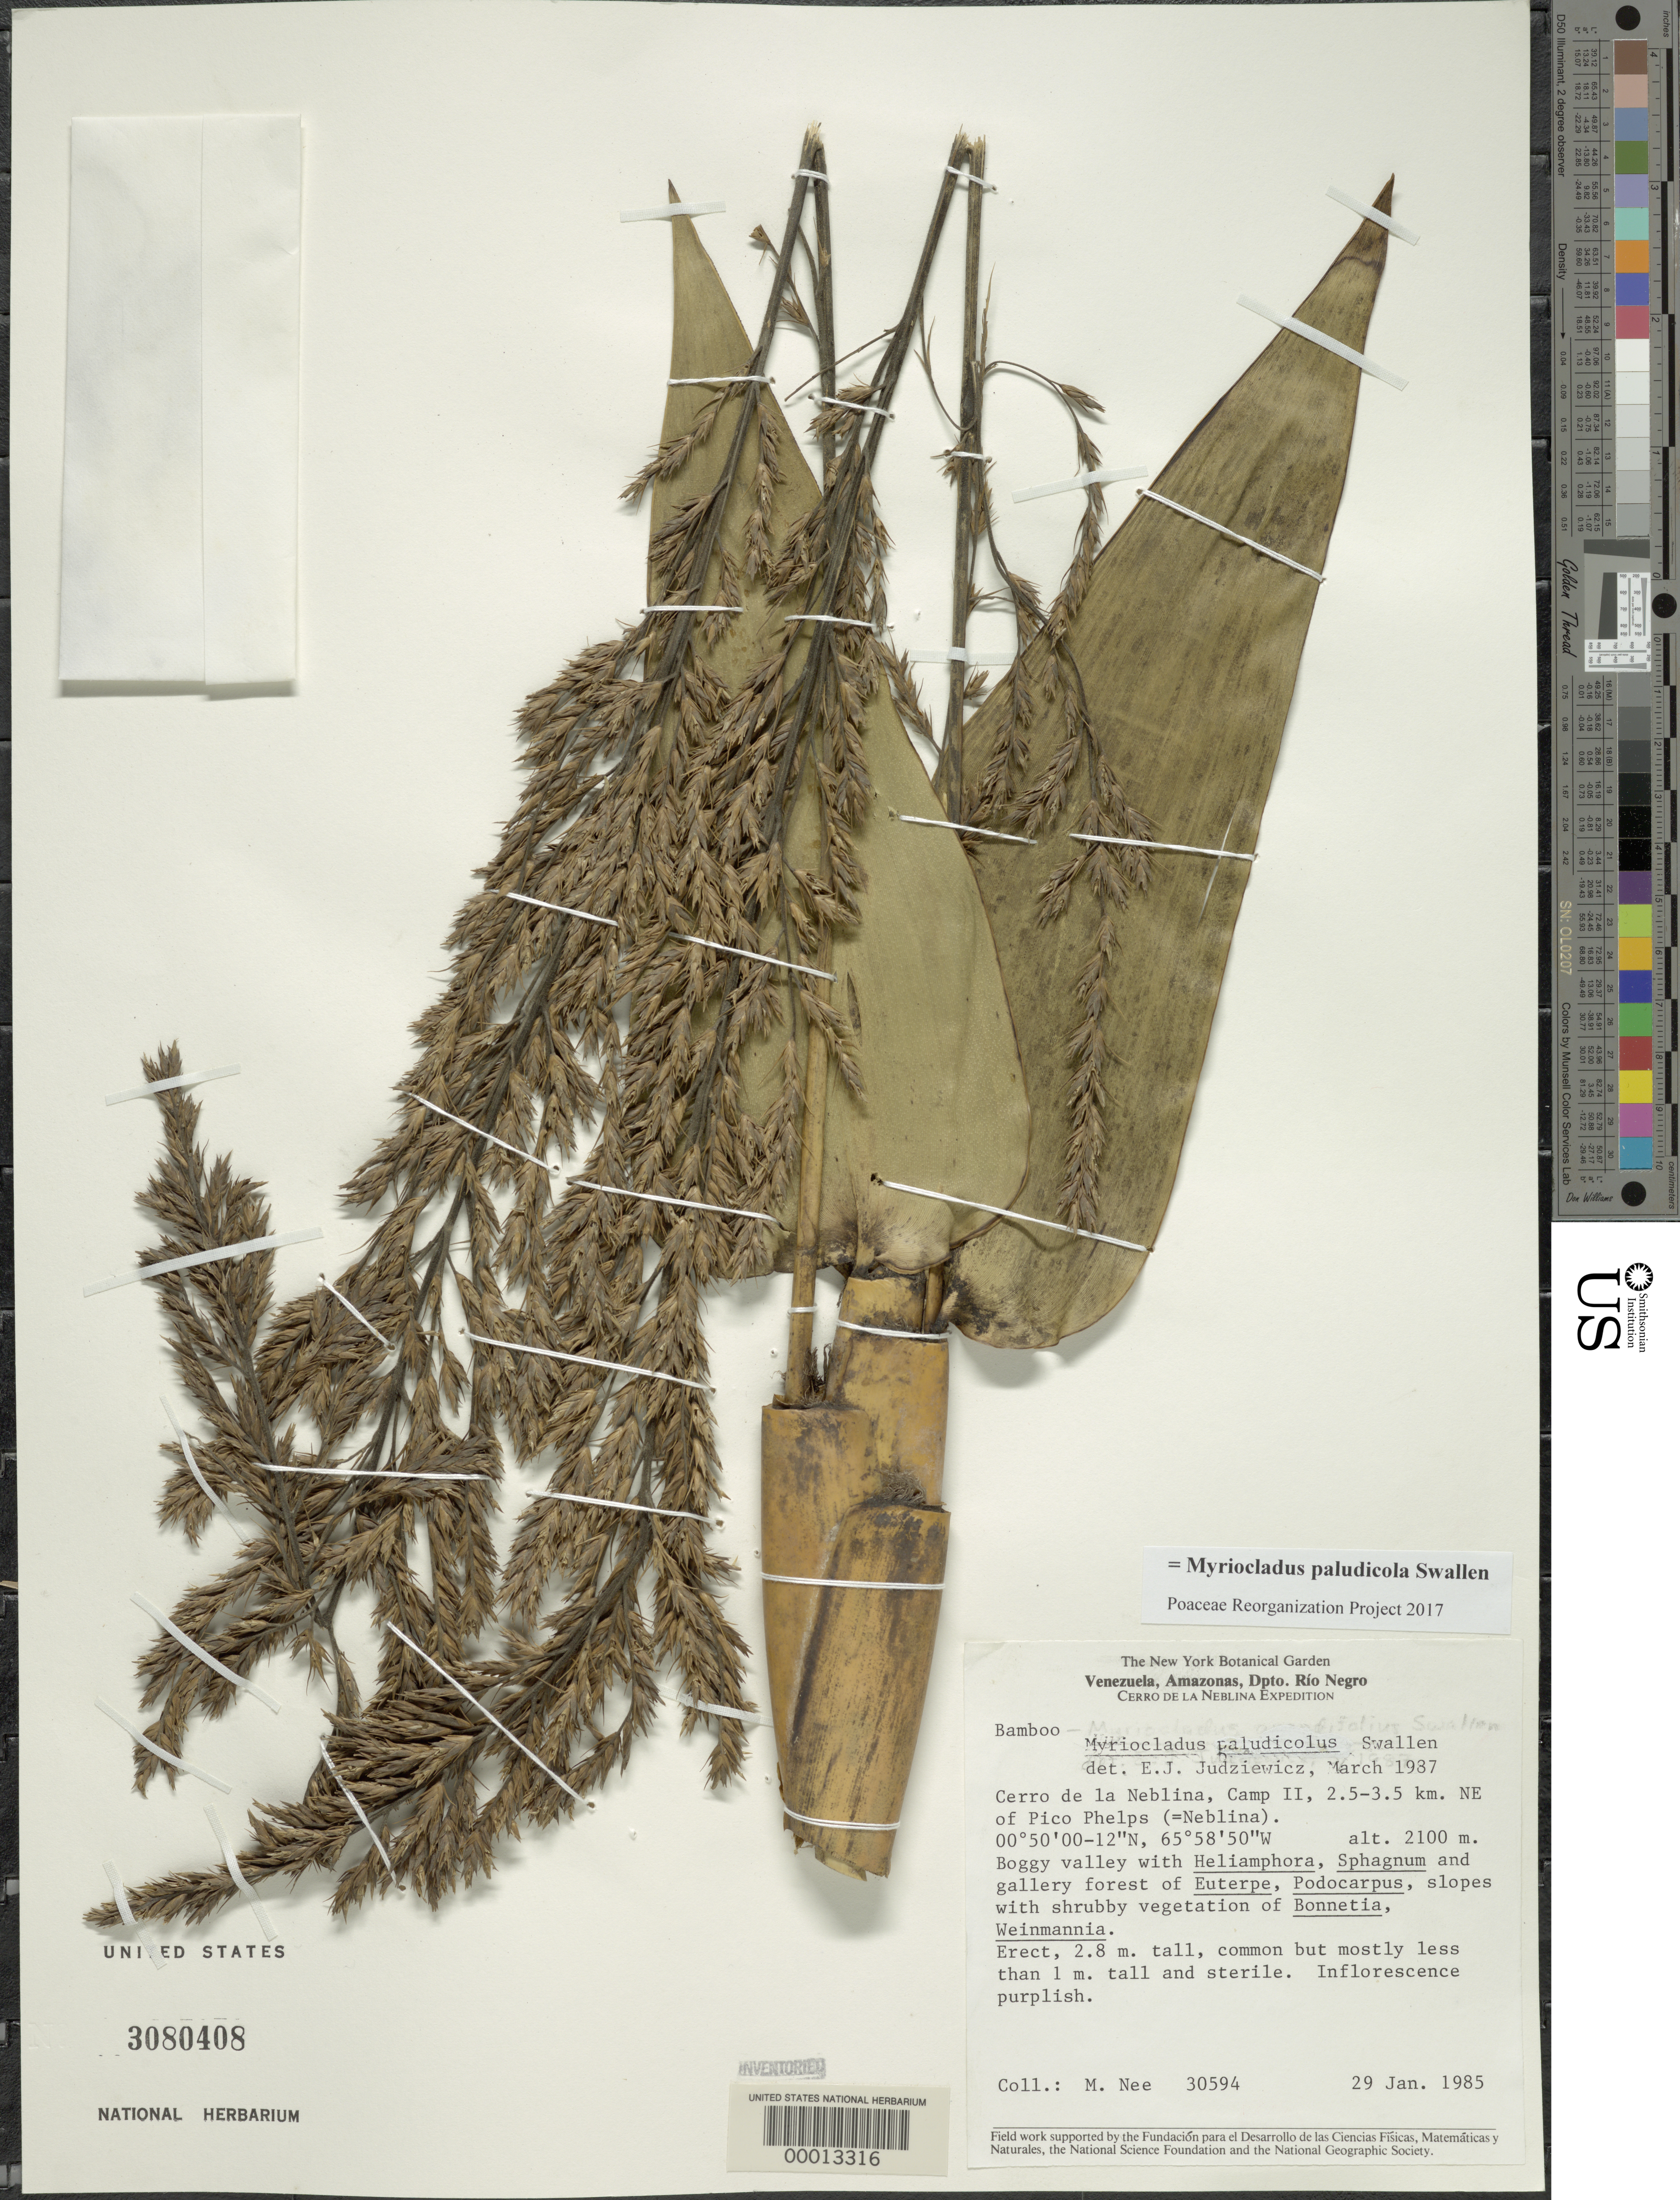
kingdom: Plantae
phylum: Tracheophyta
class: Liliopsida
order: Poales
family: Poaceae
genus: Myriocladus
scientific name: Myriocladus paludicola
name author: Swallen in Maguire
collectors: M. Nee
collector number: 30594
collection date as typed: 29-Jan-85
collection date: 1985-01-29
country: Venezuela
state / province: Amazonas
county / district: Río Negro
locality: Cerro de la Neblina, Camp II, 2.5-3.5 km NE Pico Phelps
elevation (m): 2100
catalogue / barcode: US 308408